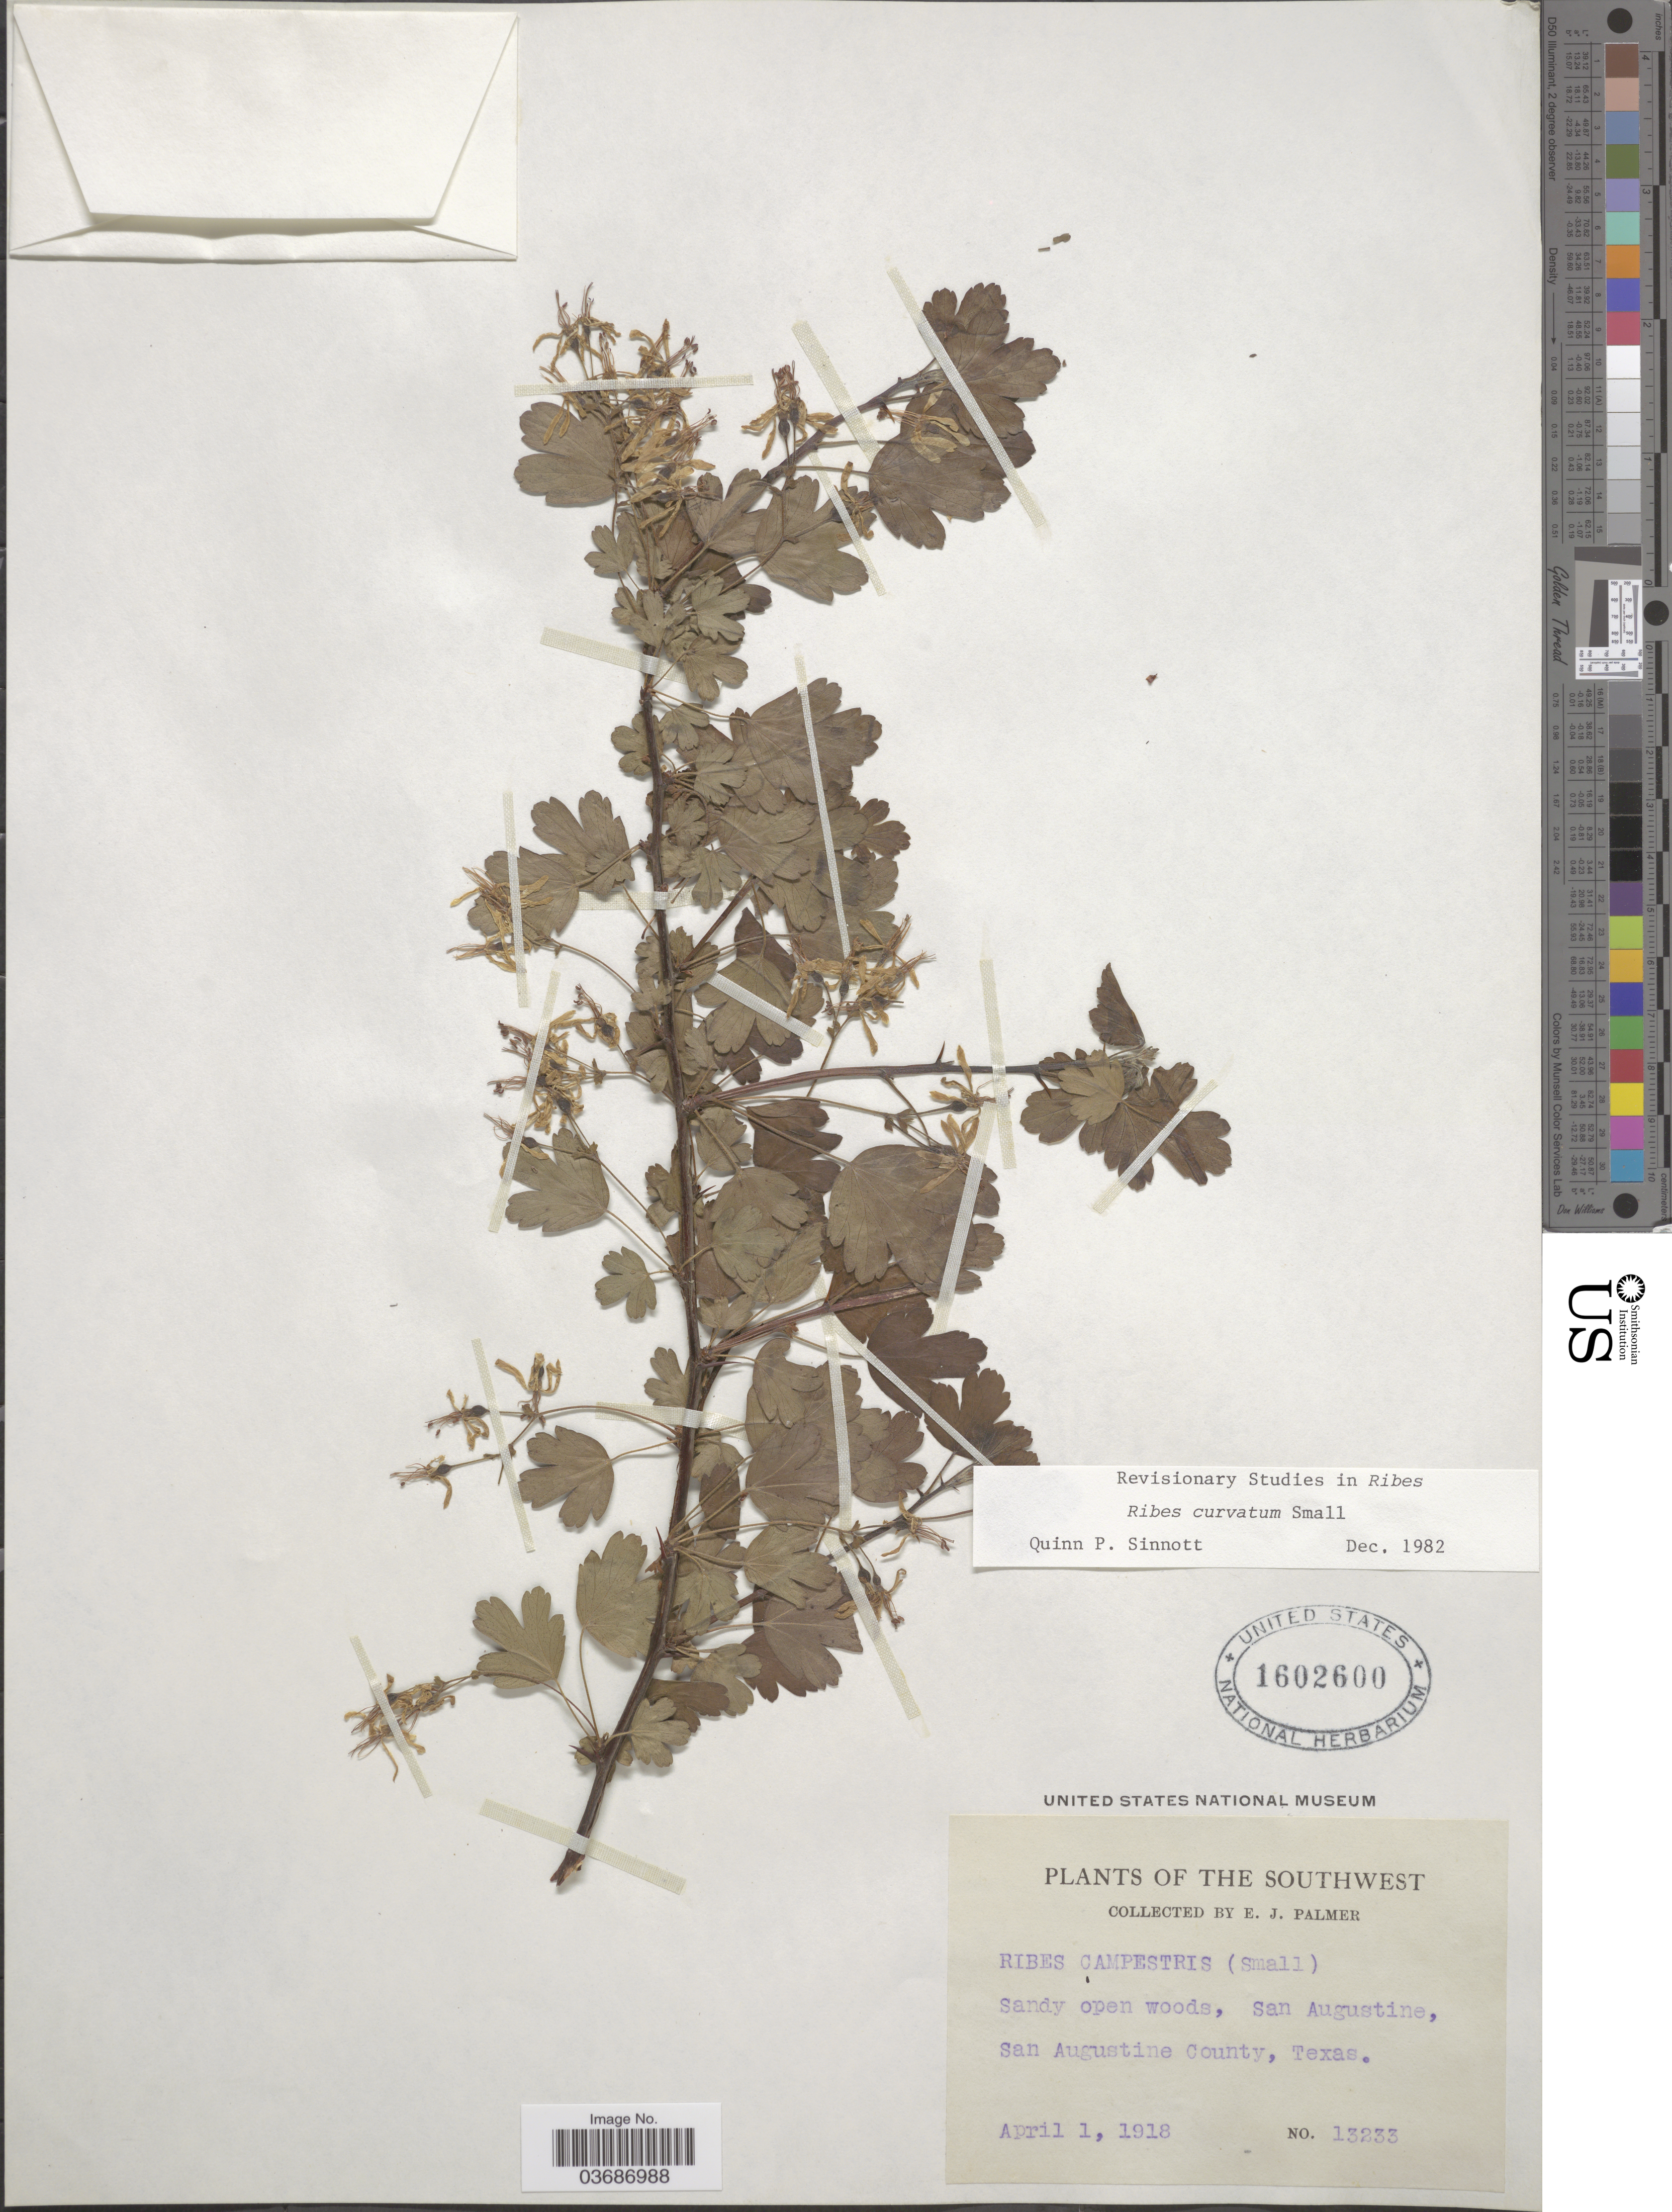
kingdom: Plantae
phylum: Tracheophyta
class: Magnoliopsida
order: Saxifragales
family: Grossulariaceae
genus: Ribes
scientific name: Ribes curvatum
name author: Small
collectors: E. J. Palmer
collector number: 13233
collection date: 1918-04-01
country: United States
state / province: Texas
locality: The Southwest. San Augustine, San Augustine County.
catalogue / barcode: US 1602600